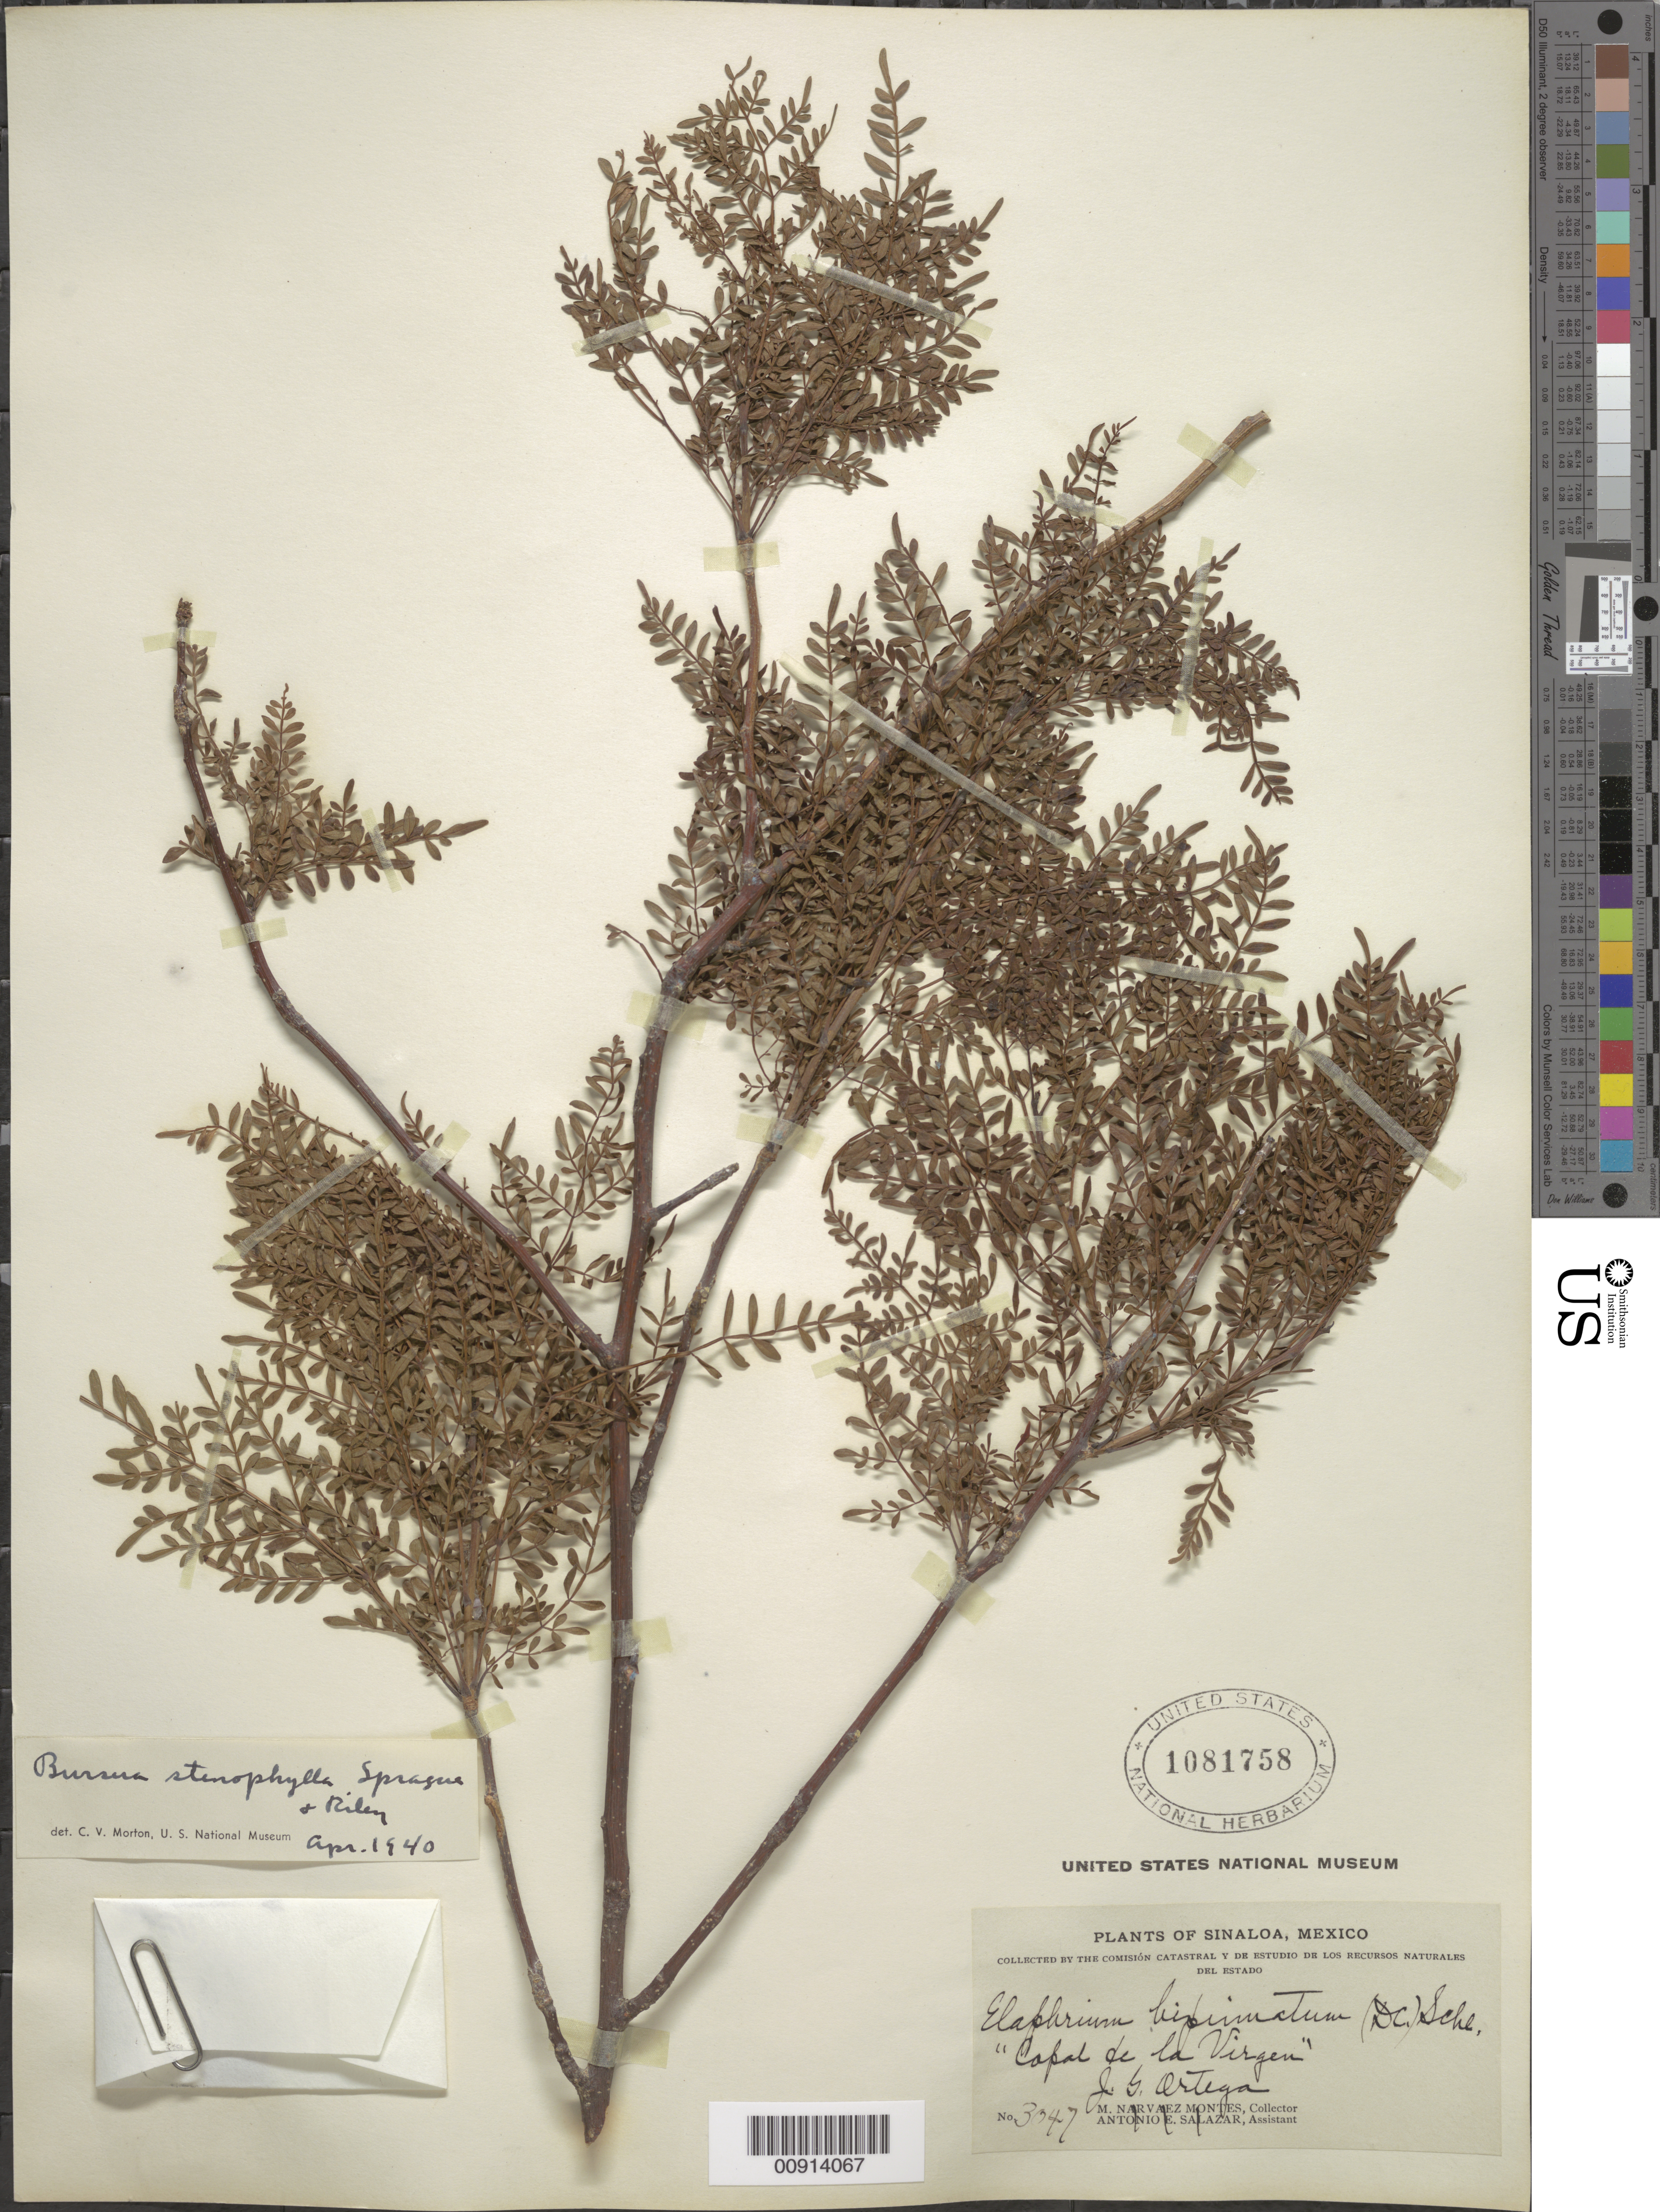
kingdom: Plantae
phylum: Tracheophyta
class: Magnoliopsida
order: Sapindales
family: Burseraceae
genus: Bursera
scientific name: Bursera stenophylla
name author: Sprague & L. Riley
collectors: J. Ortega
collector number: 3047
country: Mexico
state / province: Sinaloa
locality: Sinaloa.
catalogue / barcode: US 1081758